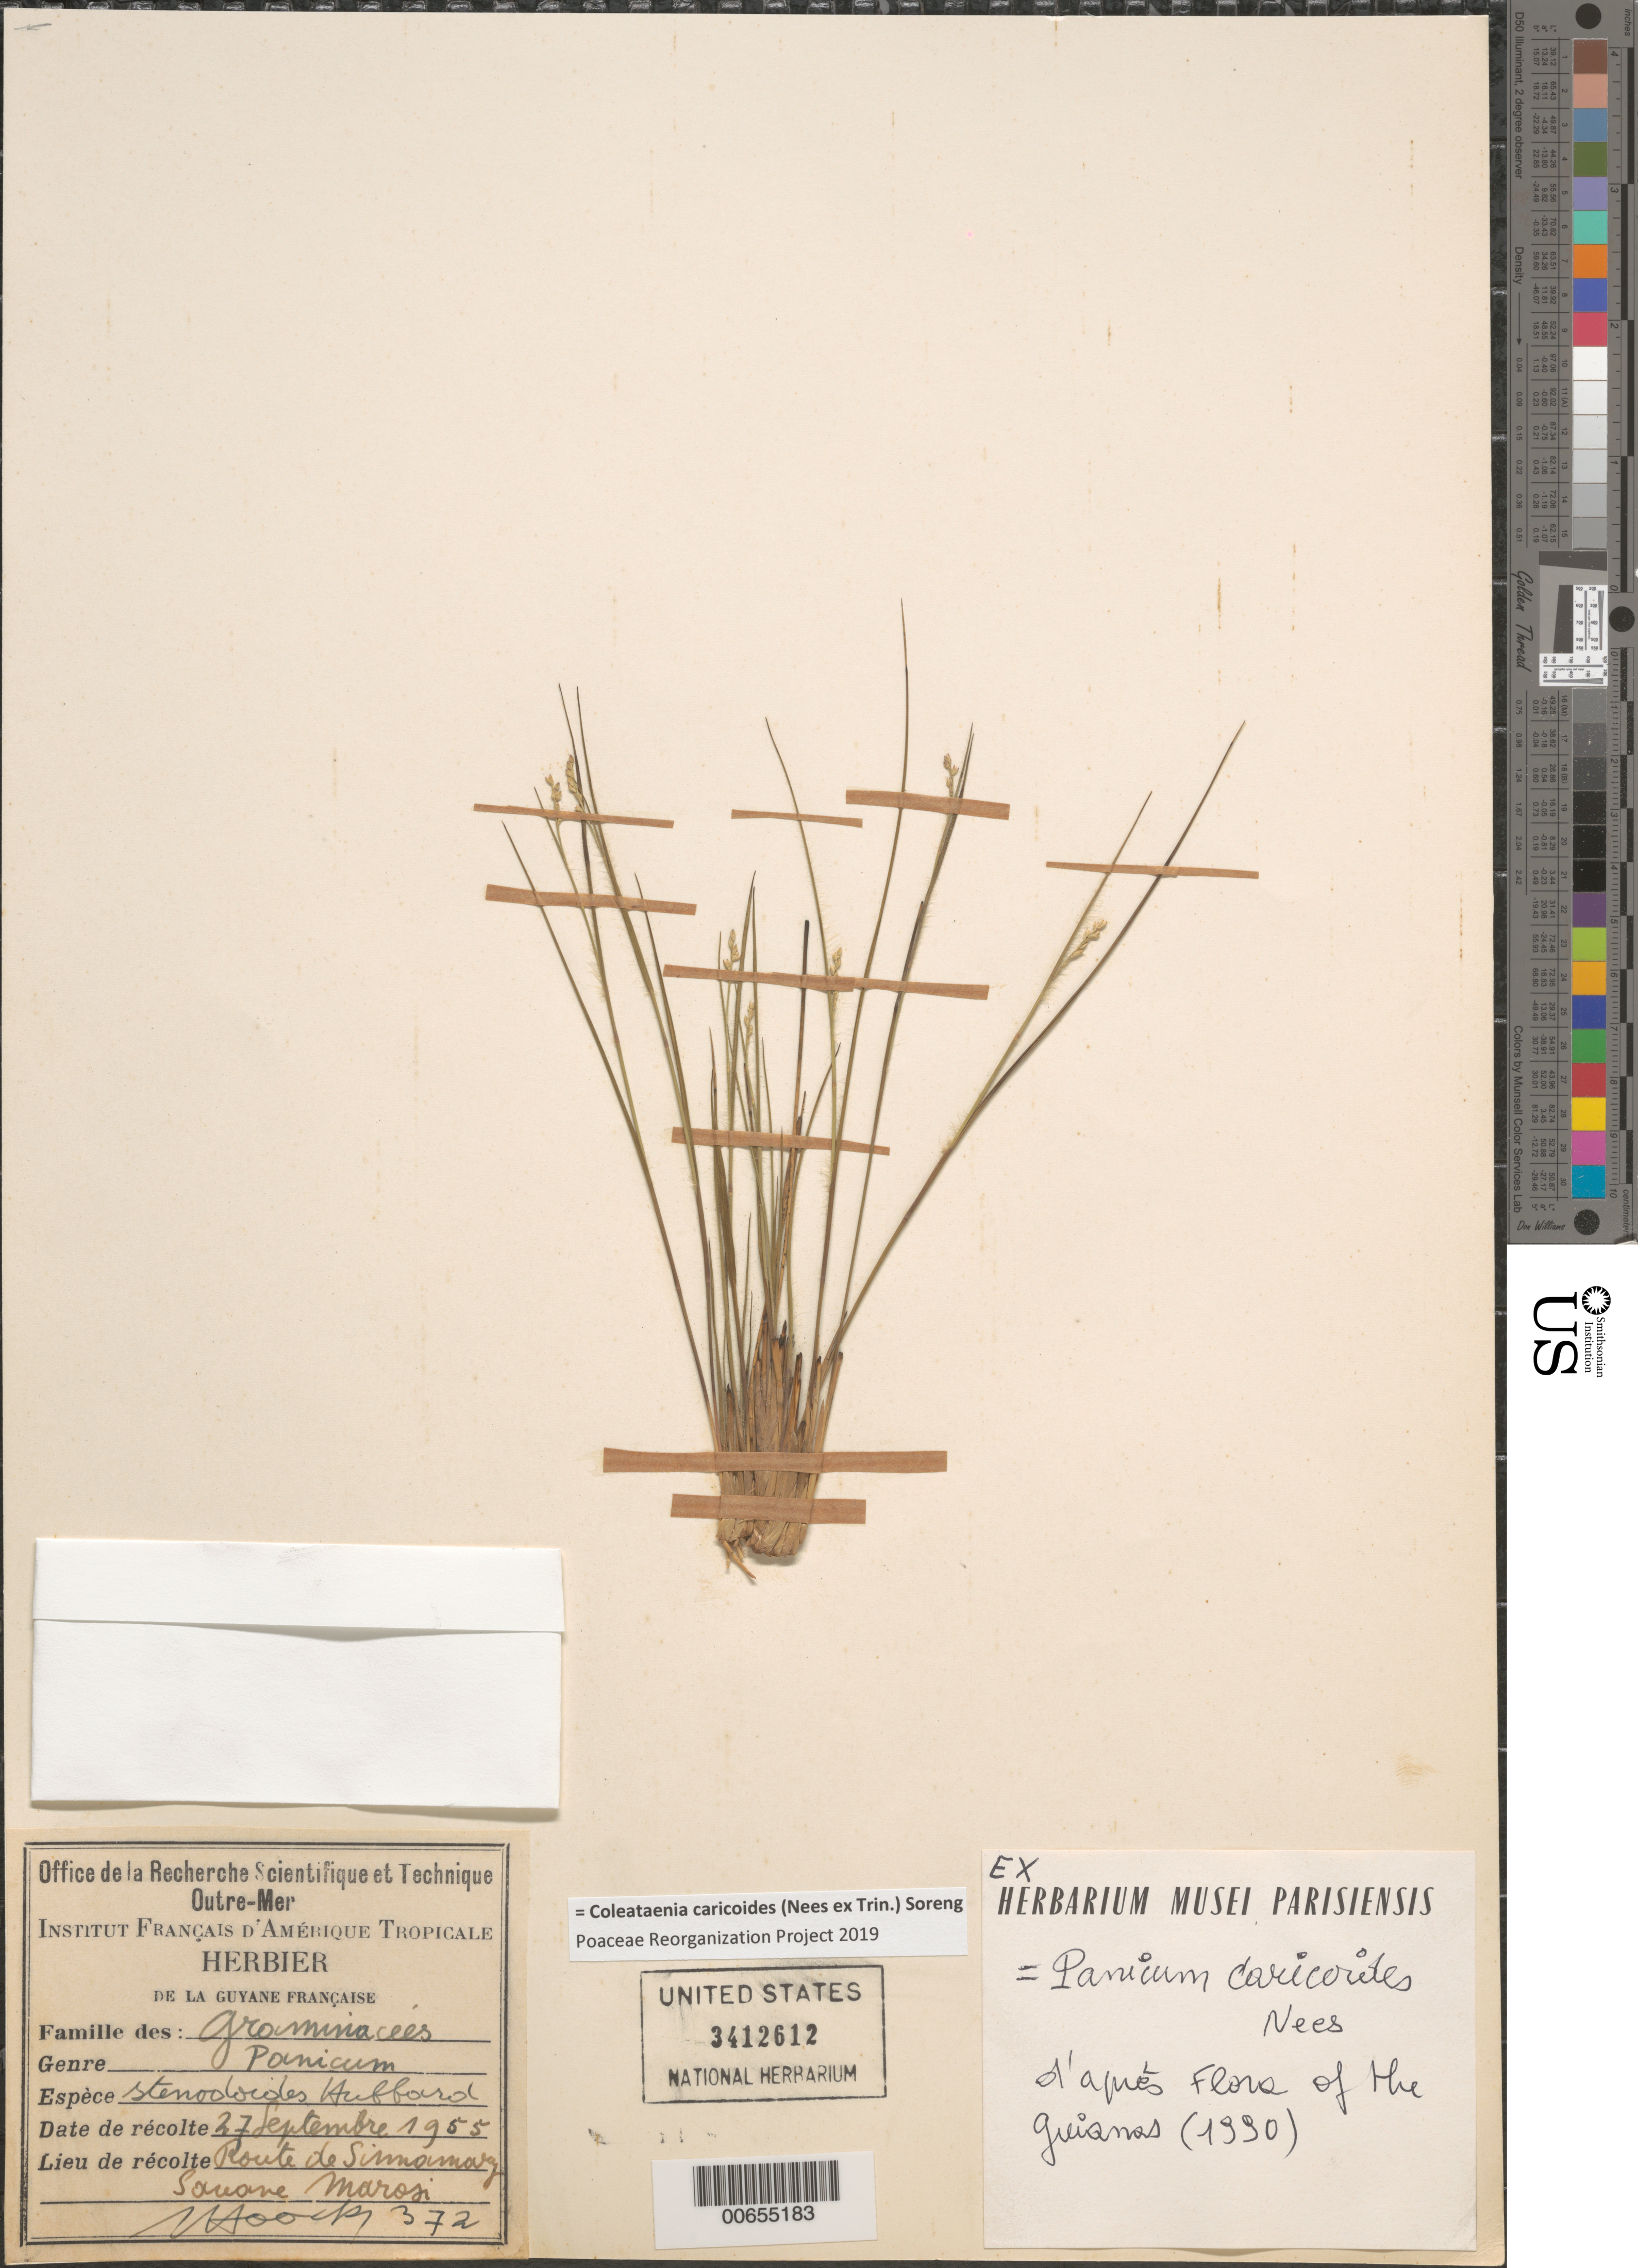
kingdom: Plantae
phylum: Tracheophyta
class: Liliopsida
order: Poales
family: Poaceae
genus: Panicum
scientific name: Panicum caricoides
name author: Nees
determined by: Judziewicz, E. J.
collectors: J. Hoock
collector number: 372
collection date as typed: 27-Sep-55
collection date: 1955-09-27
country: French Guiana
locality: Route de Sinnamary, Savane Marosi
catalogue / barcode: US 3412612